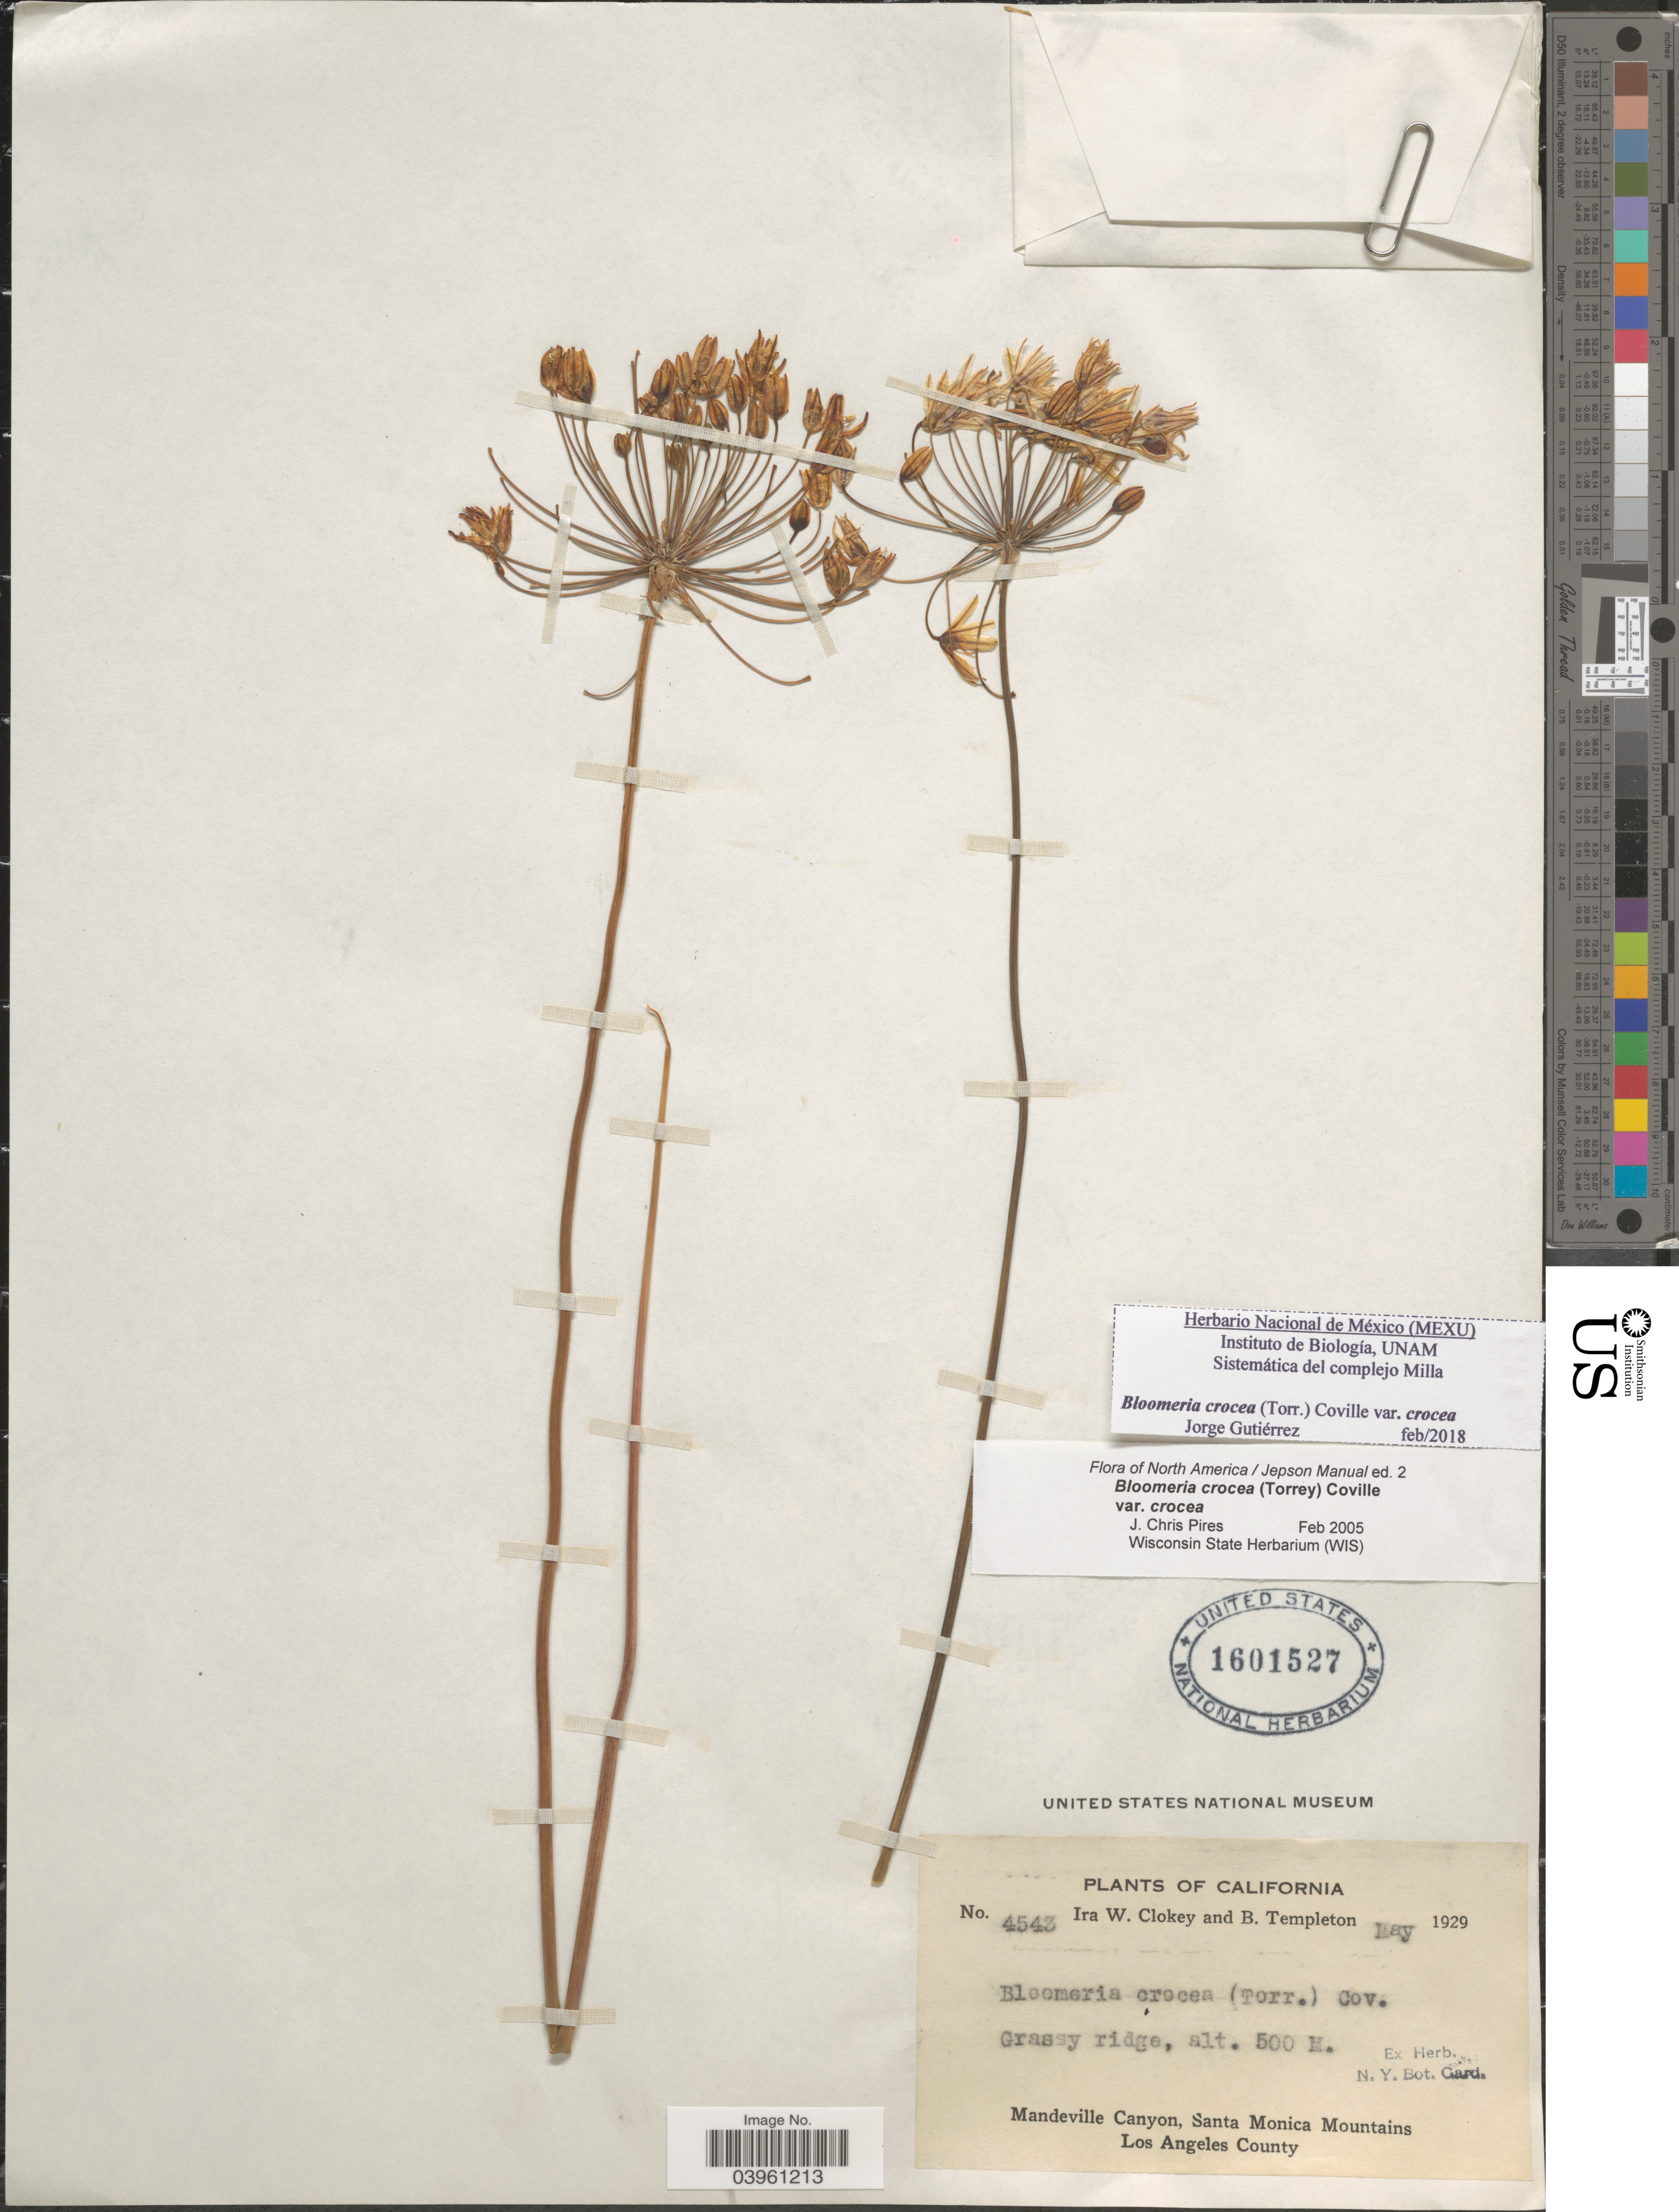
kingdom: Plantae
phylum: Tracheophyta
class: Liliopsida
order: Asparagales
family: Asparagaceae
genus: Bloomeria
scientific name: Bloomeria crocea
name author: (Torr.) Coville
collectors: I. W. Clokey & B. Templeton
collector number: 4543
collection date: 1929-05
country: United States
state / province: California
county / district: Los Angeles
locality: Mandeville Canyon, Santa Monica Mountains. Los Angeles County.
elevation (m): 500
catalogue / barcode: US 1601527